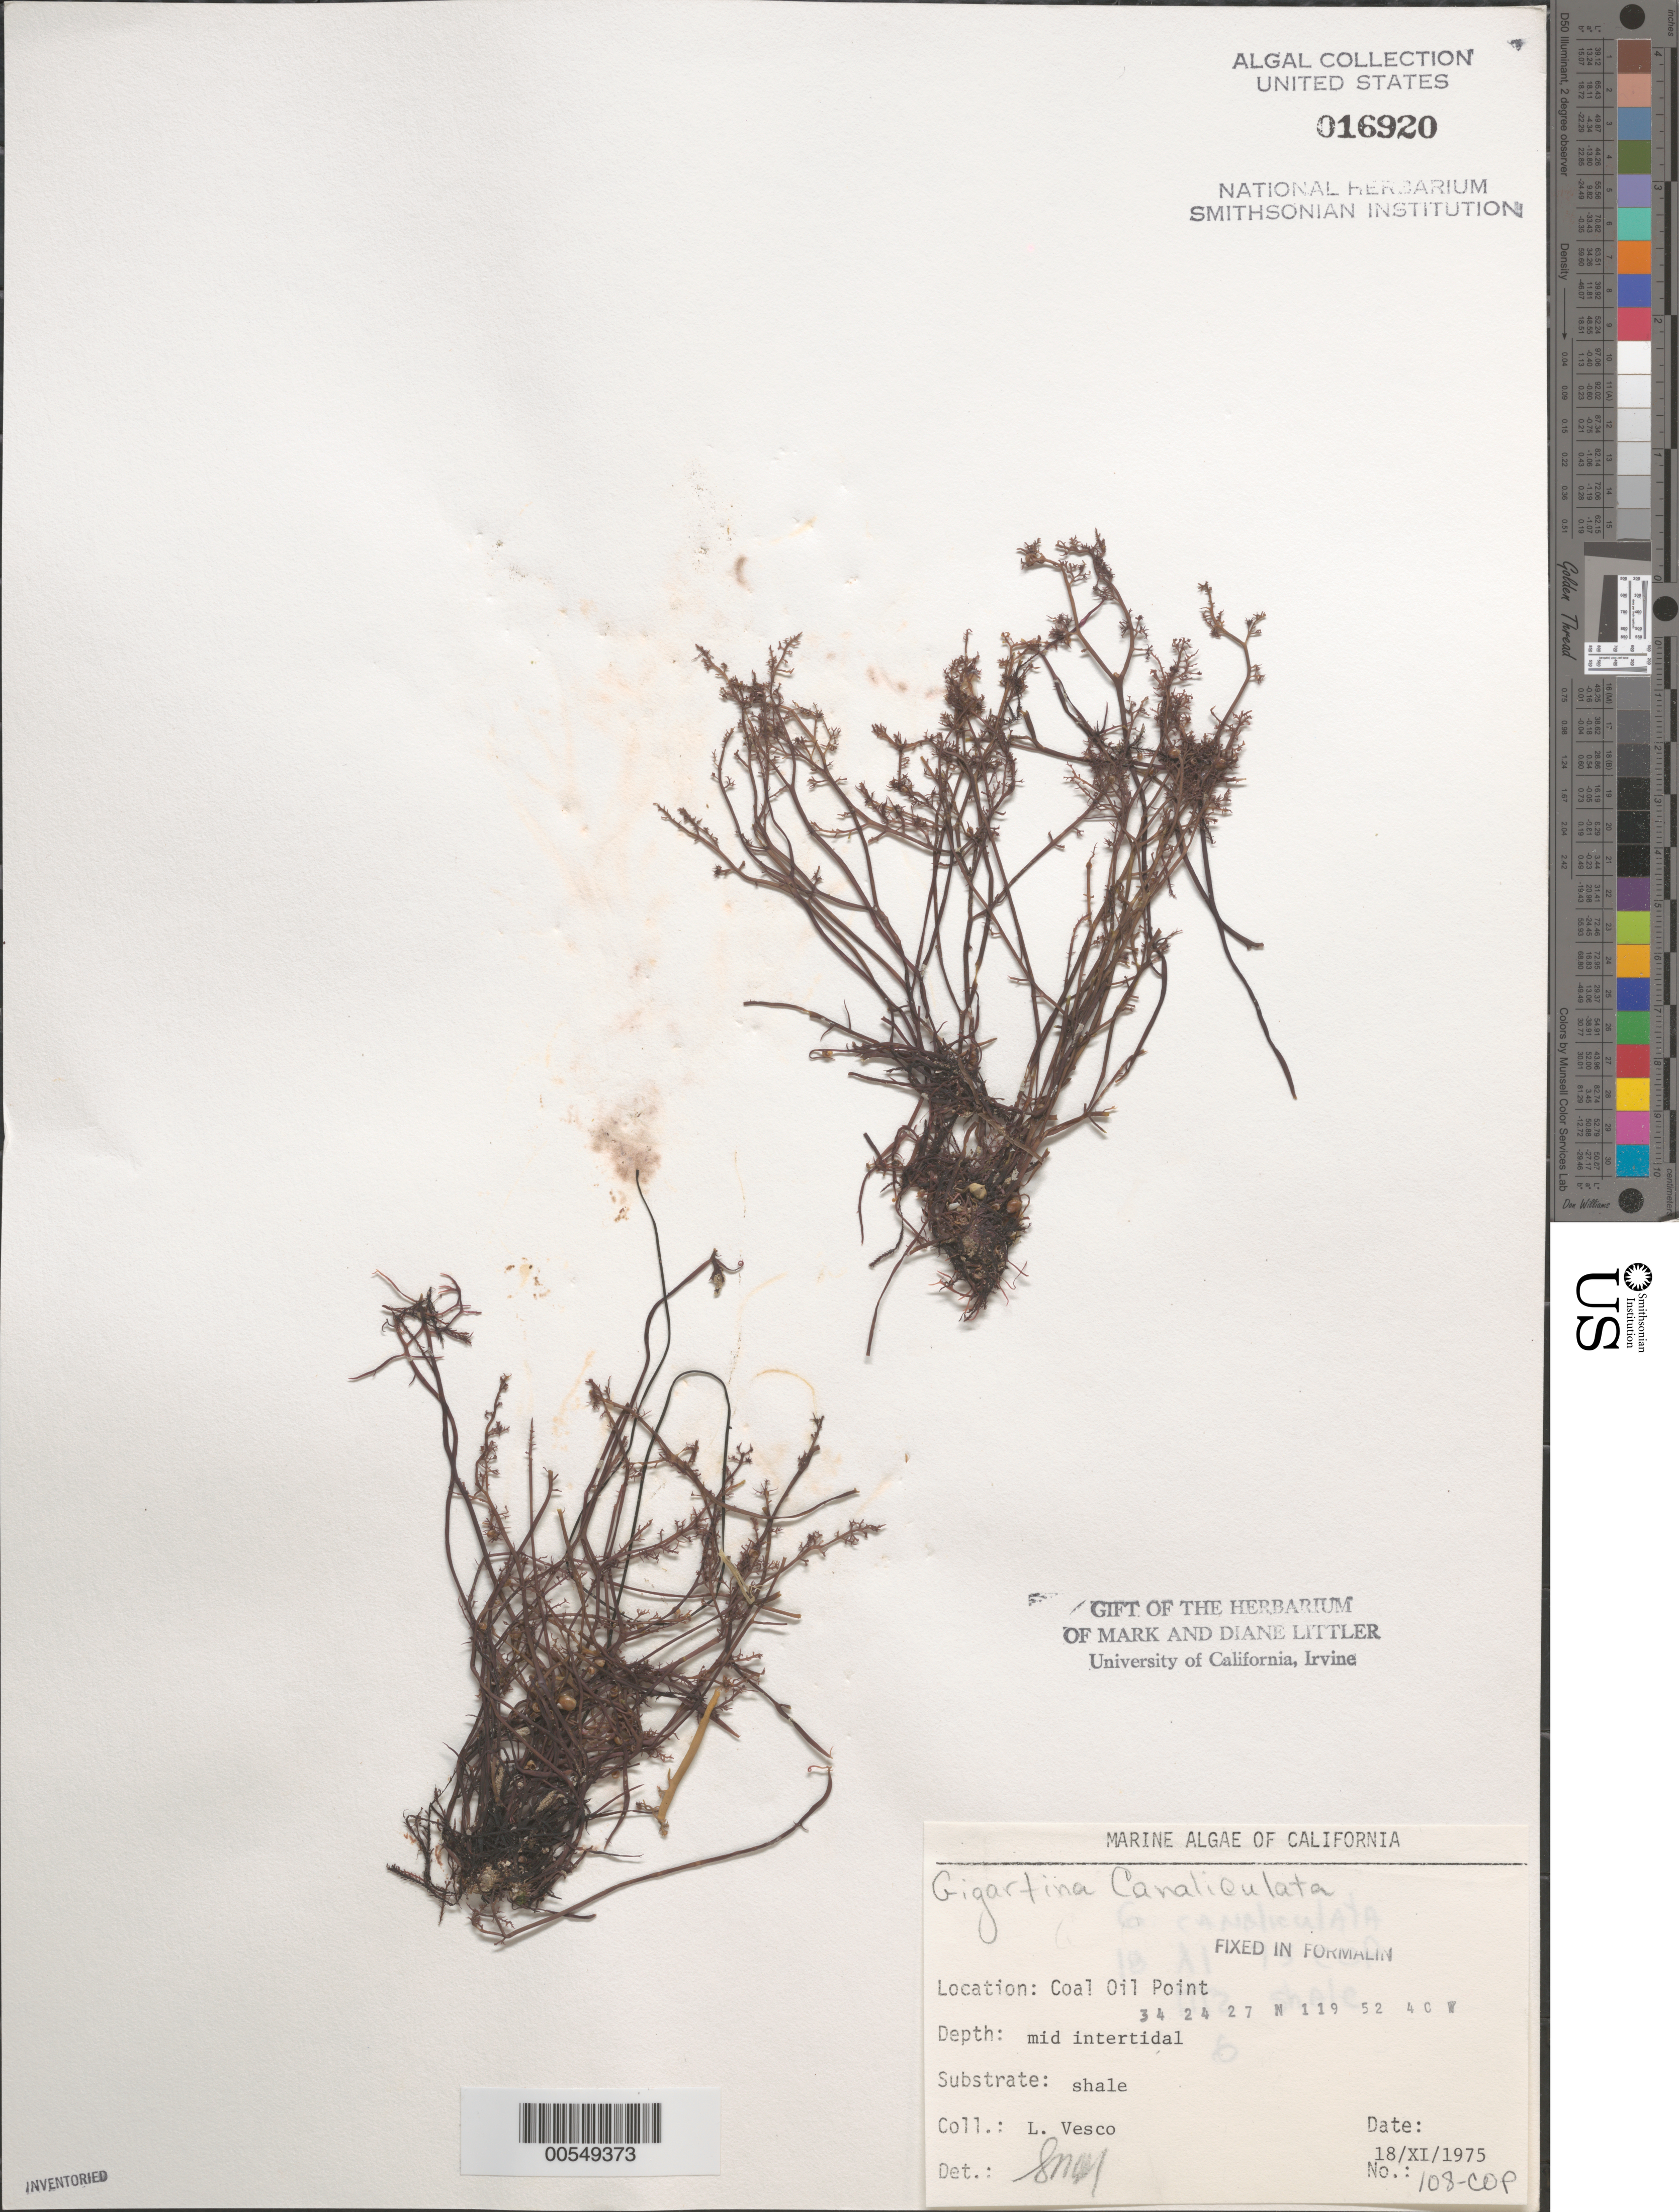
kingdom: Plantae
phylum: Rhodophyta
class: Florideophyceae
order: Gigartinales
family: Gigartinaceae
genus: Chondracanthus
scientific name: Chondracanthus canaliculatus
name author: (Harv.) Guiry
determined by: Algae name updating Project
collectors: L. Vesco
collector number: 108-cop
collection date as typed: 18 Nov 1975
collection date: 1975-11-18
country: United States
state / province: California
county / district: Santa Barbara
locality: Coal Oil Point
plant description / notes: BLM-SOCALBIGHT Rocky Intertidal Survey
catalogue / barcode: US 16920